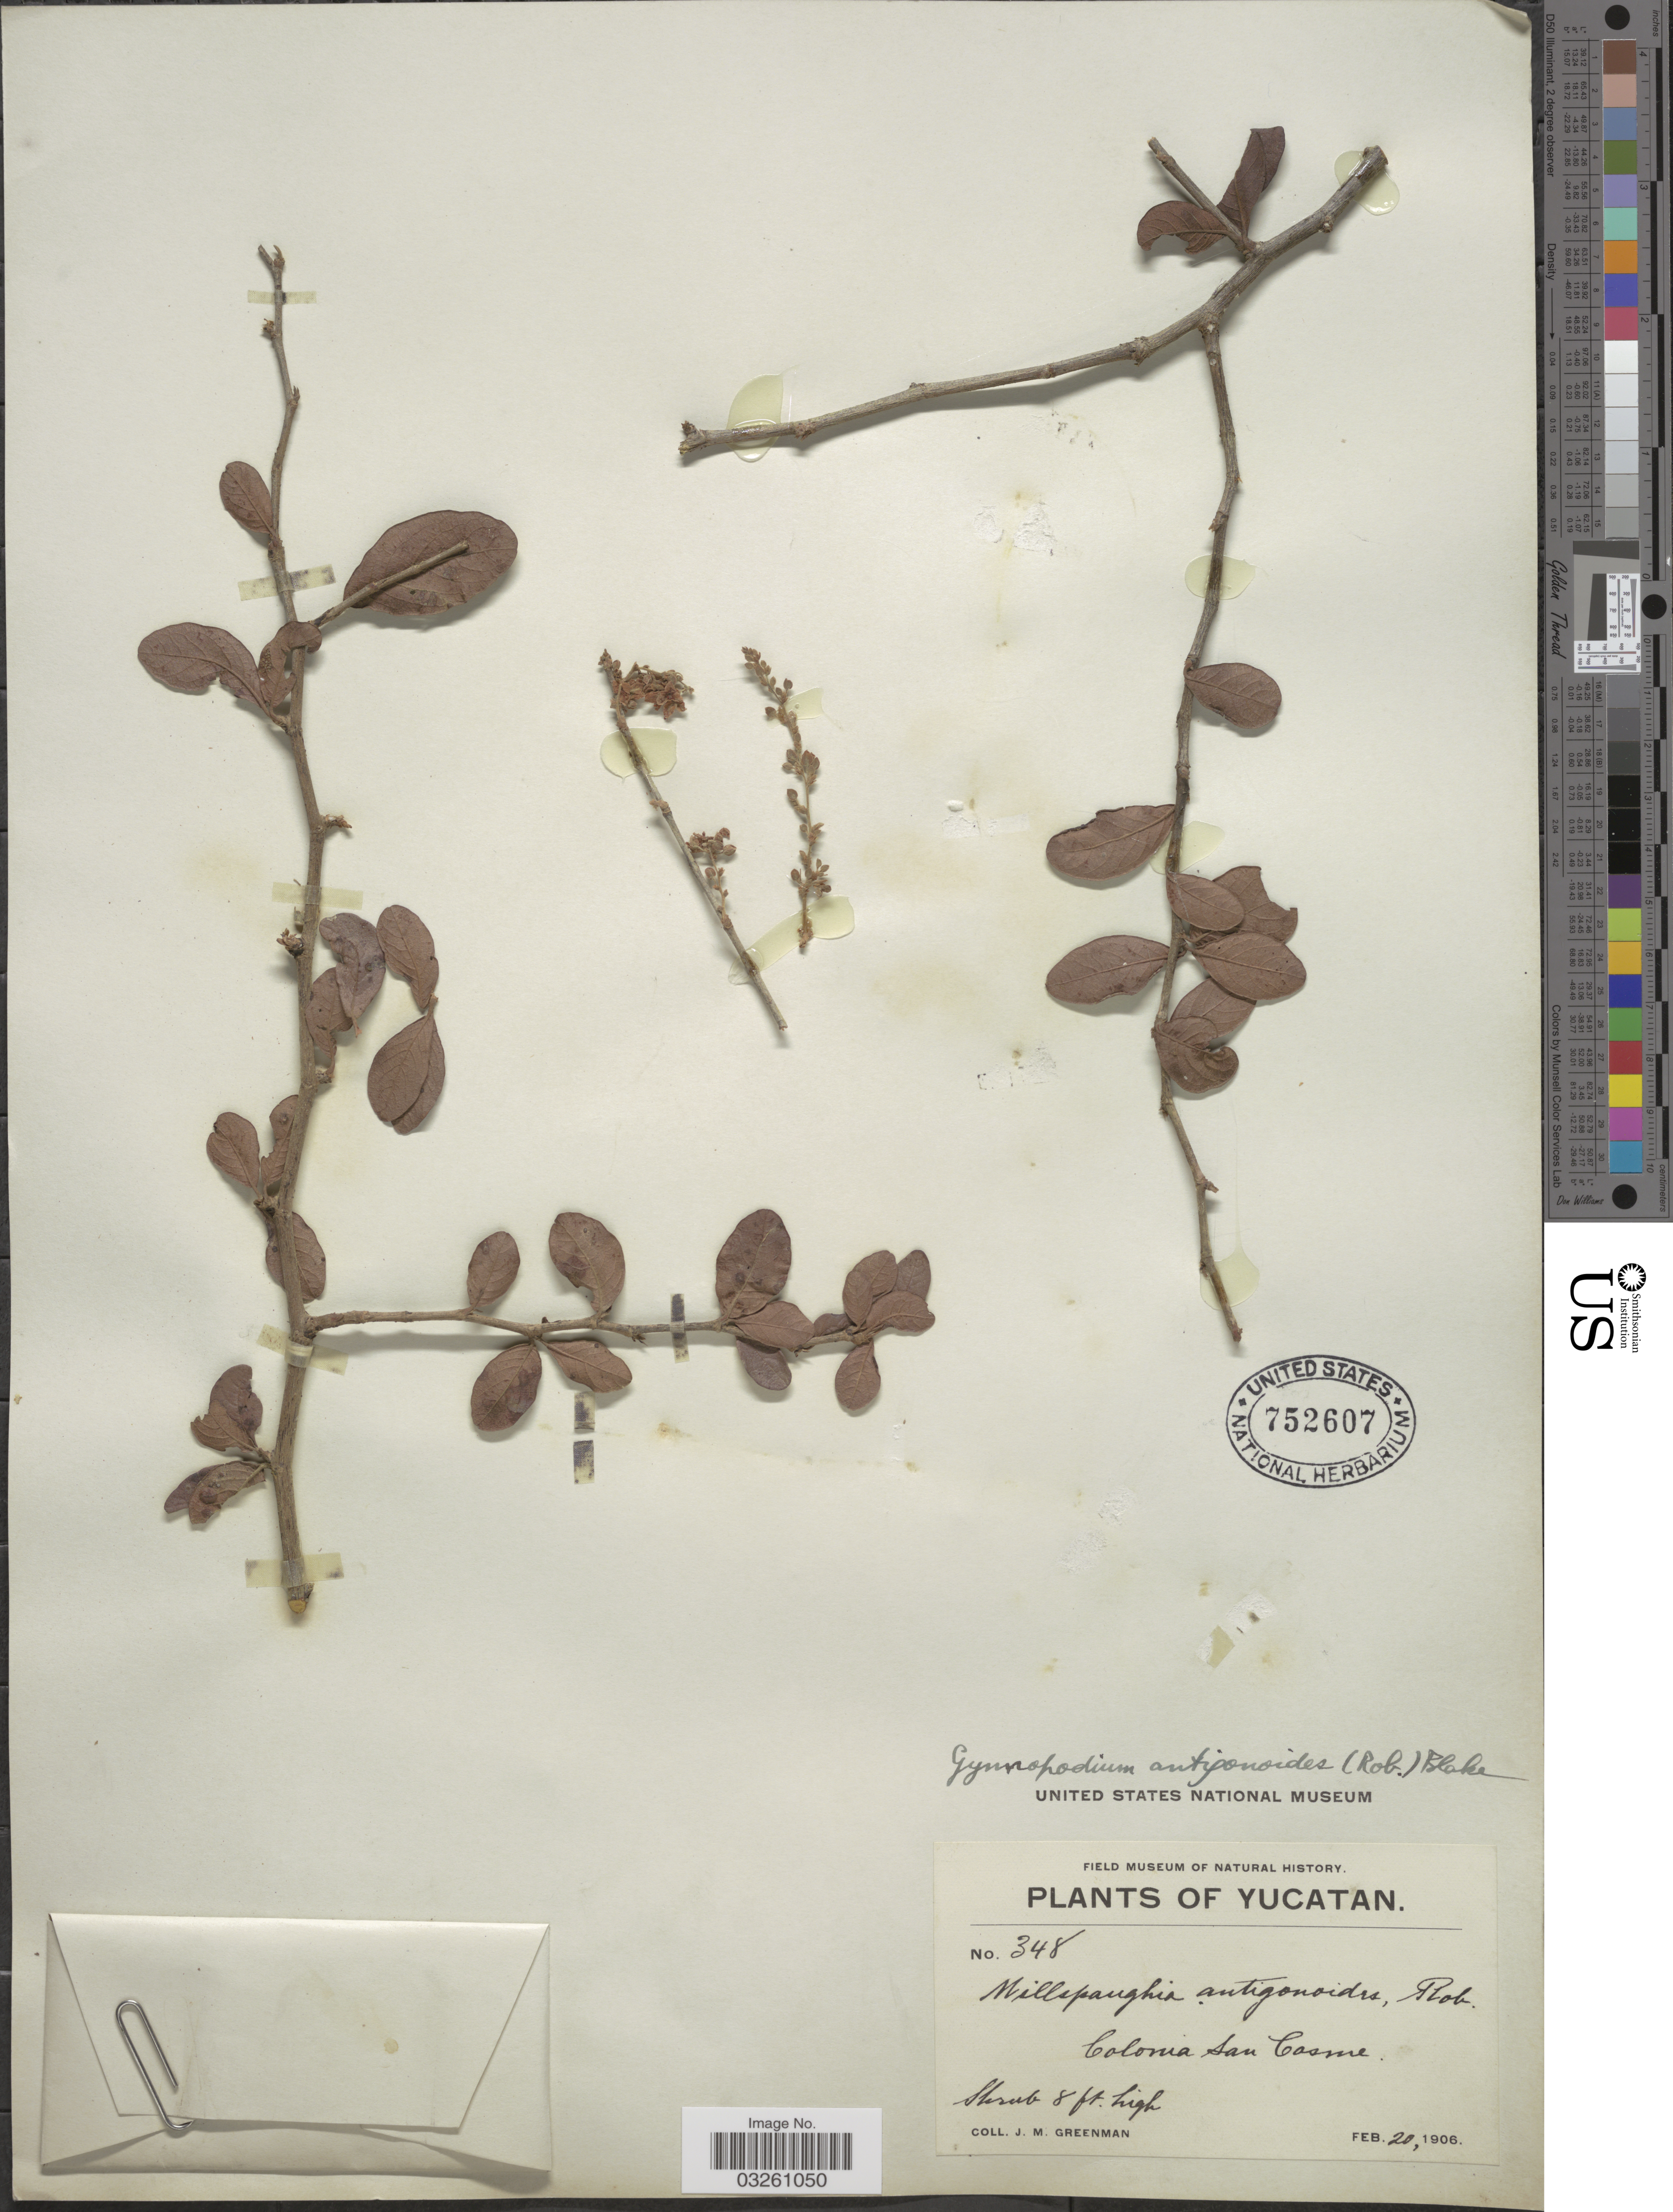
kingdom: Plantae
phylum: Tracheophyta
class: Magnoliopsida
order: Caryophyllales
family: Polygonaceae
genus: Gymnopodium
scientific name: Gymnopodium antigonoides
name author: (B.L. Rob.) S.F. Blake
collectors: J. M. Greenman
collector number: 348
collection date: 1906-02-20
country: Mexico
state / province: Yucatán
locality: Colonia San Casme.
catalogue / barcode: US 752607